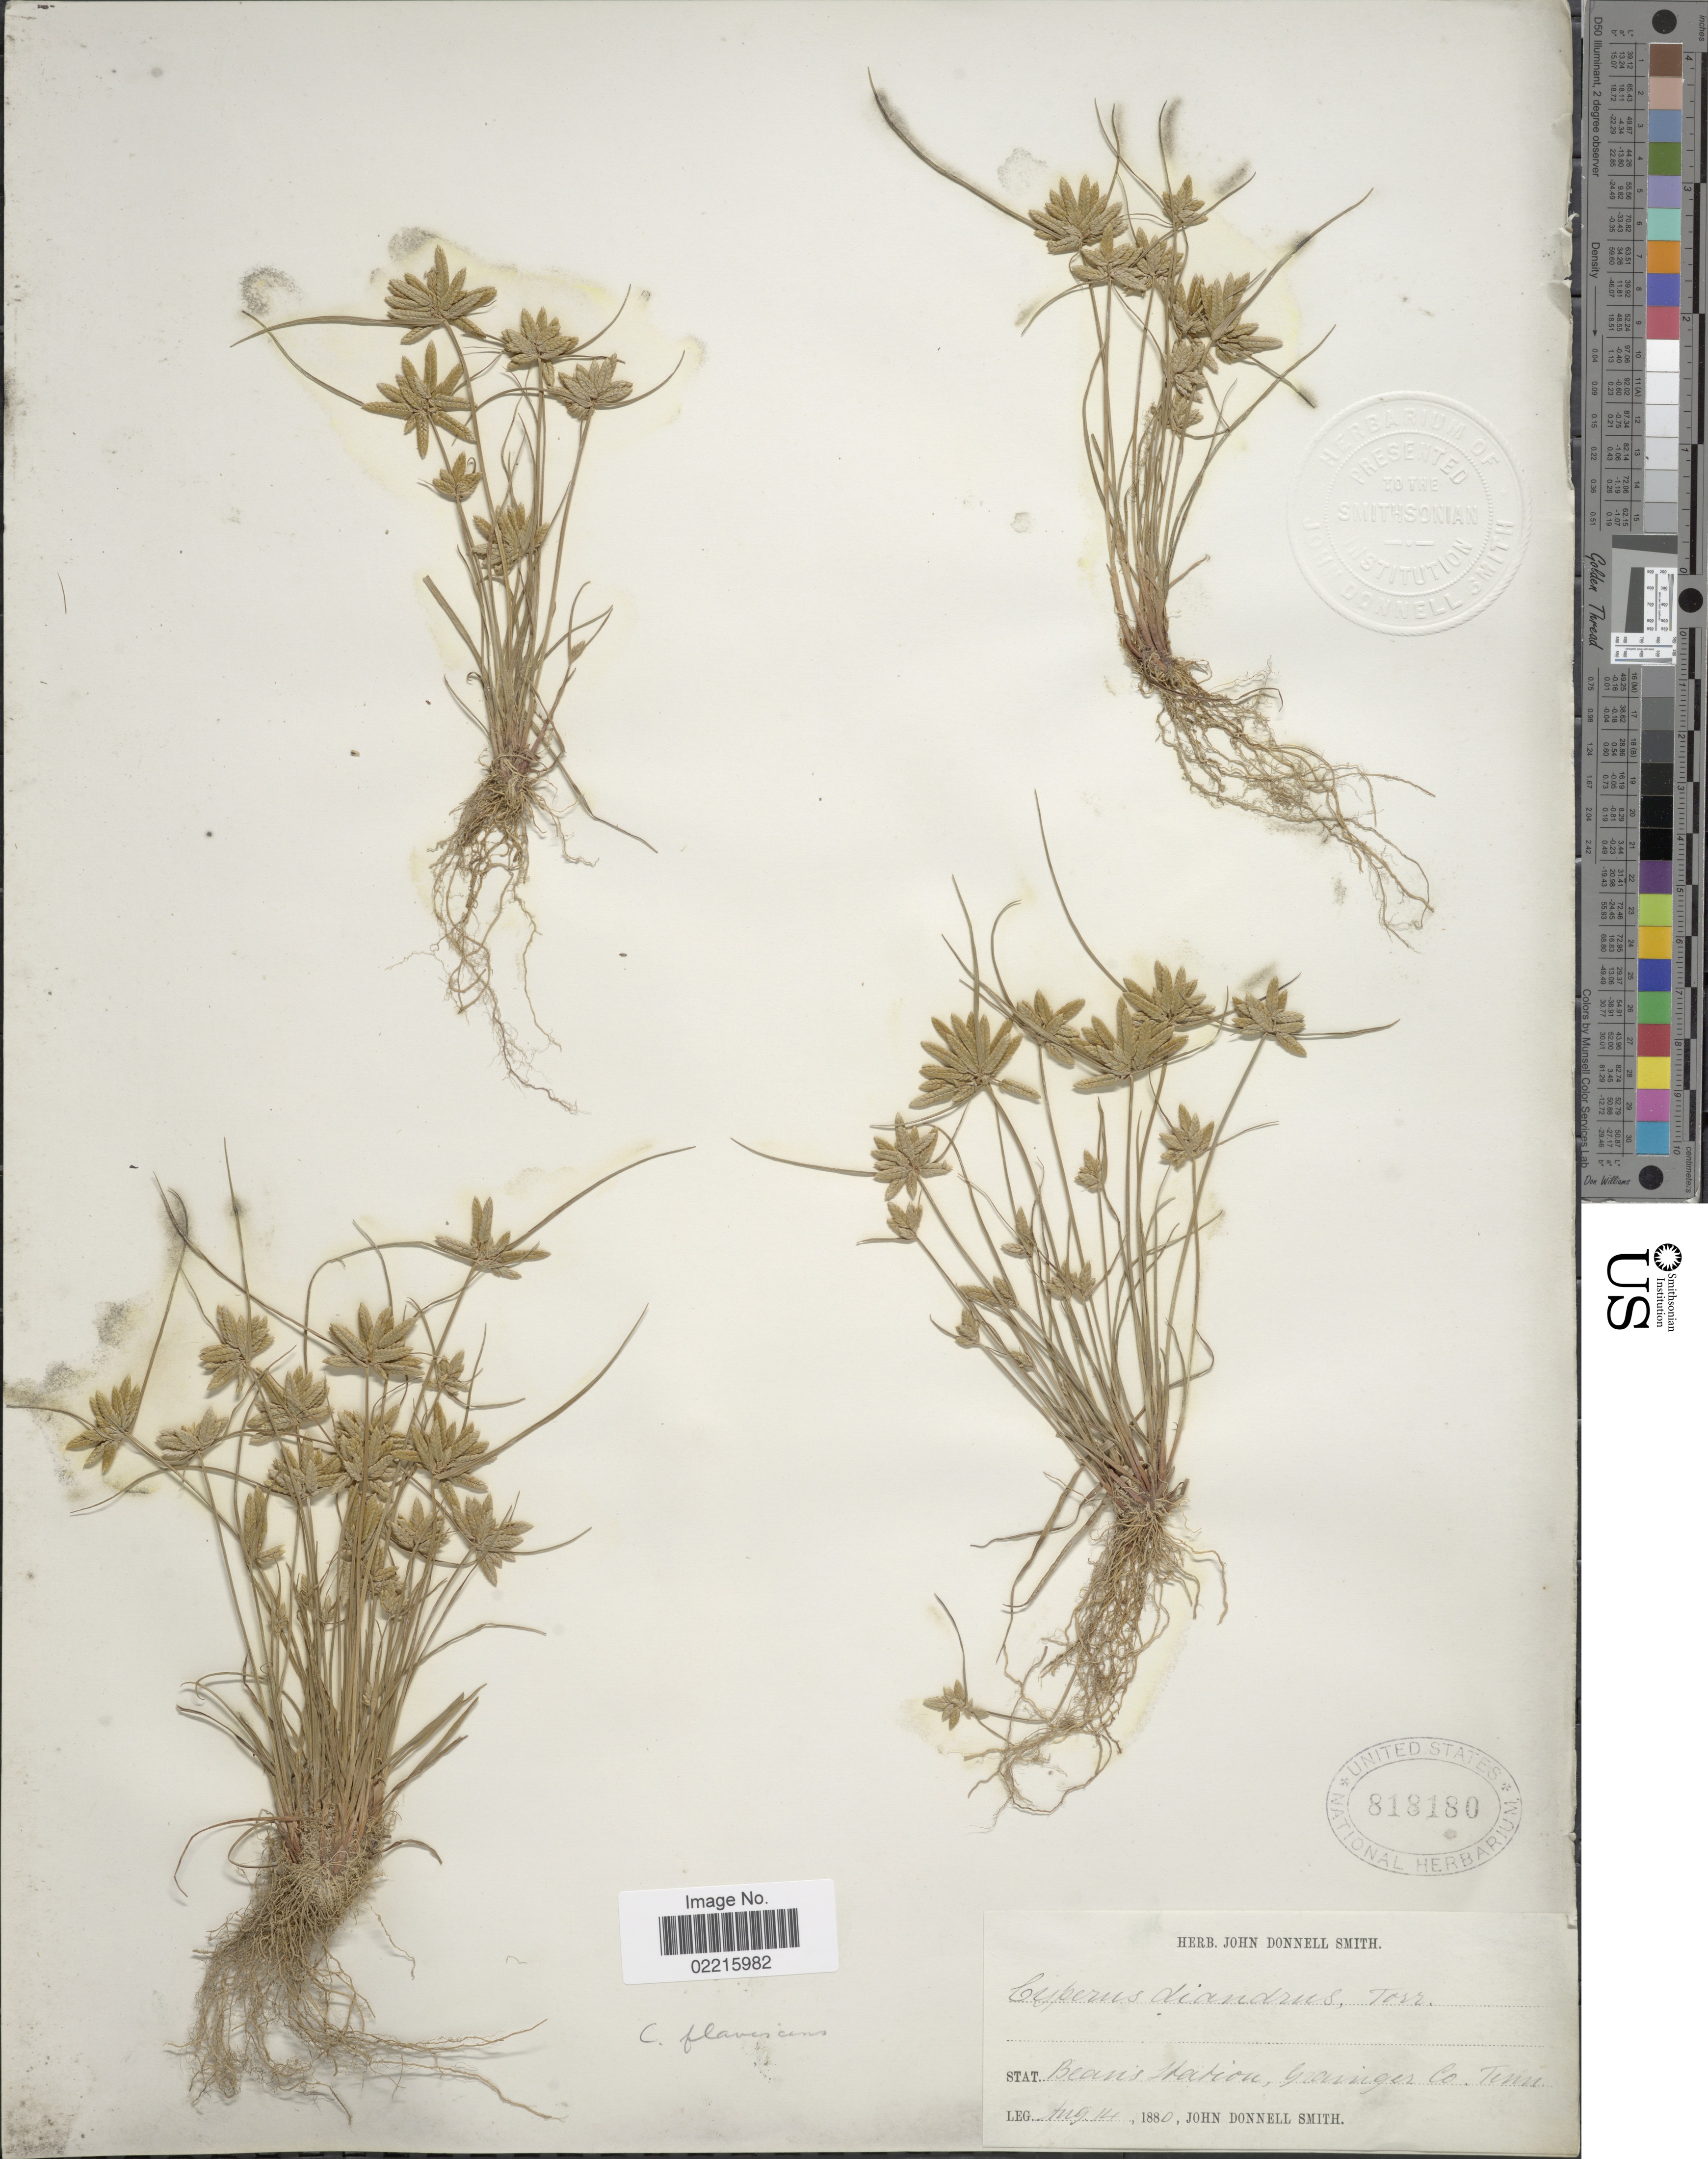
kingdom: Plantae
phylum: Tracheophyta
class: Liliopsida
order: Poales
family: Cyperaceae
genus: Cyperus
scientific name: Cyperus flavescens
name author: L.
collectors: J. Donnell Smith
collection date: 1880-08-14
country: United States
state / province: Tennessee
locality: Beans Station, Grainger Co.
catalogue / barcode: US 818180